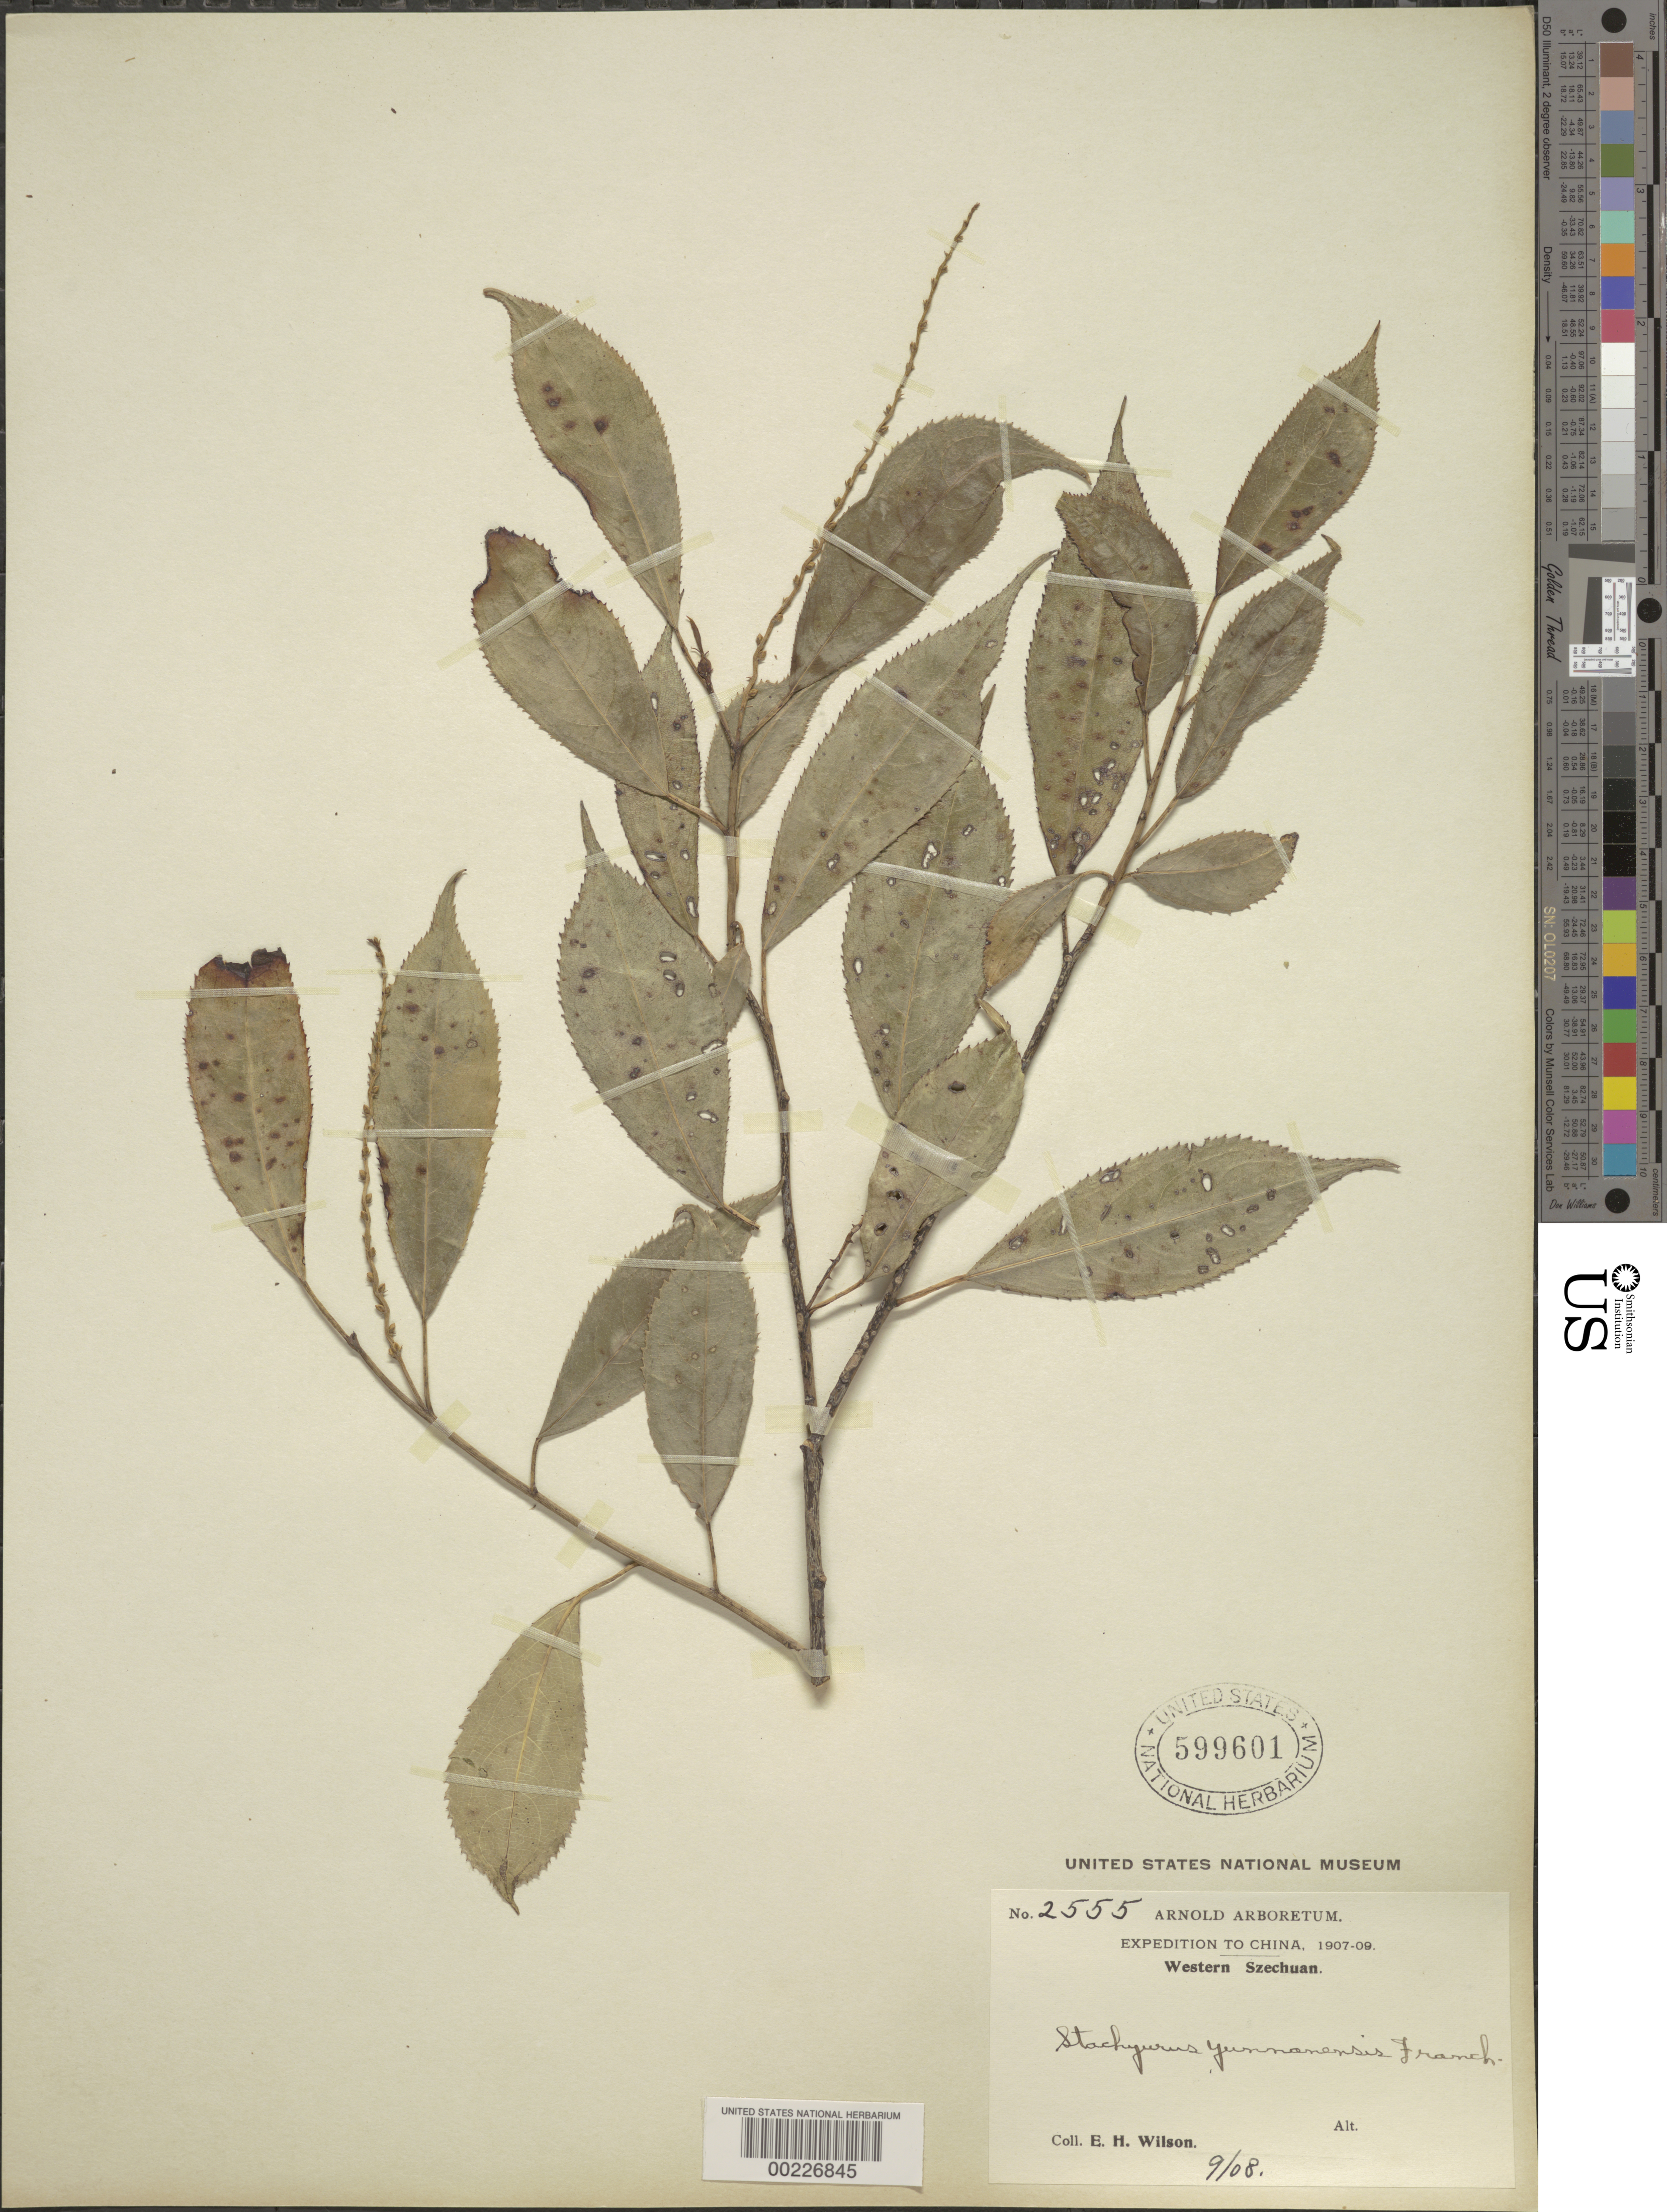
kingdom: Plantae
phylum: Tracheophyta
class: Magnoliopsida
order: Crossosomatales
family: Stachyuraceae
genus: Stachyurus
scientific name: Stachyurus yunnanensis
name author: Franch.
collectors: E. H. Wilson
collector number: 2555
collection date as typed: Sep 1908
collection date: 1908-09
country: China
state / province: Sichuan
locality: Western szechuan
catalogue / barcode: US 599601